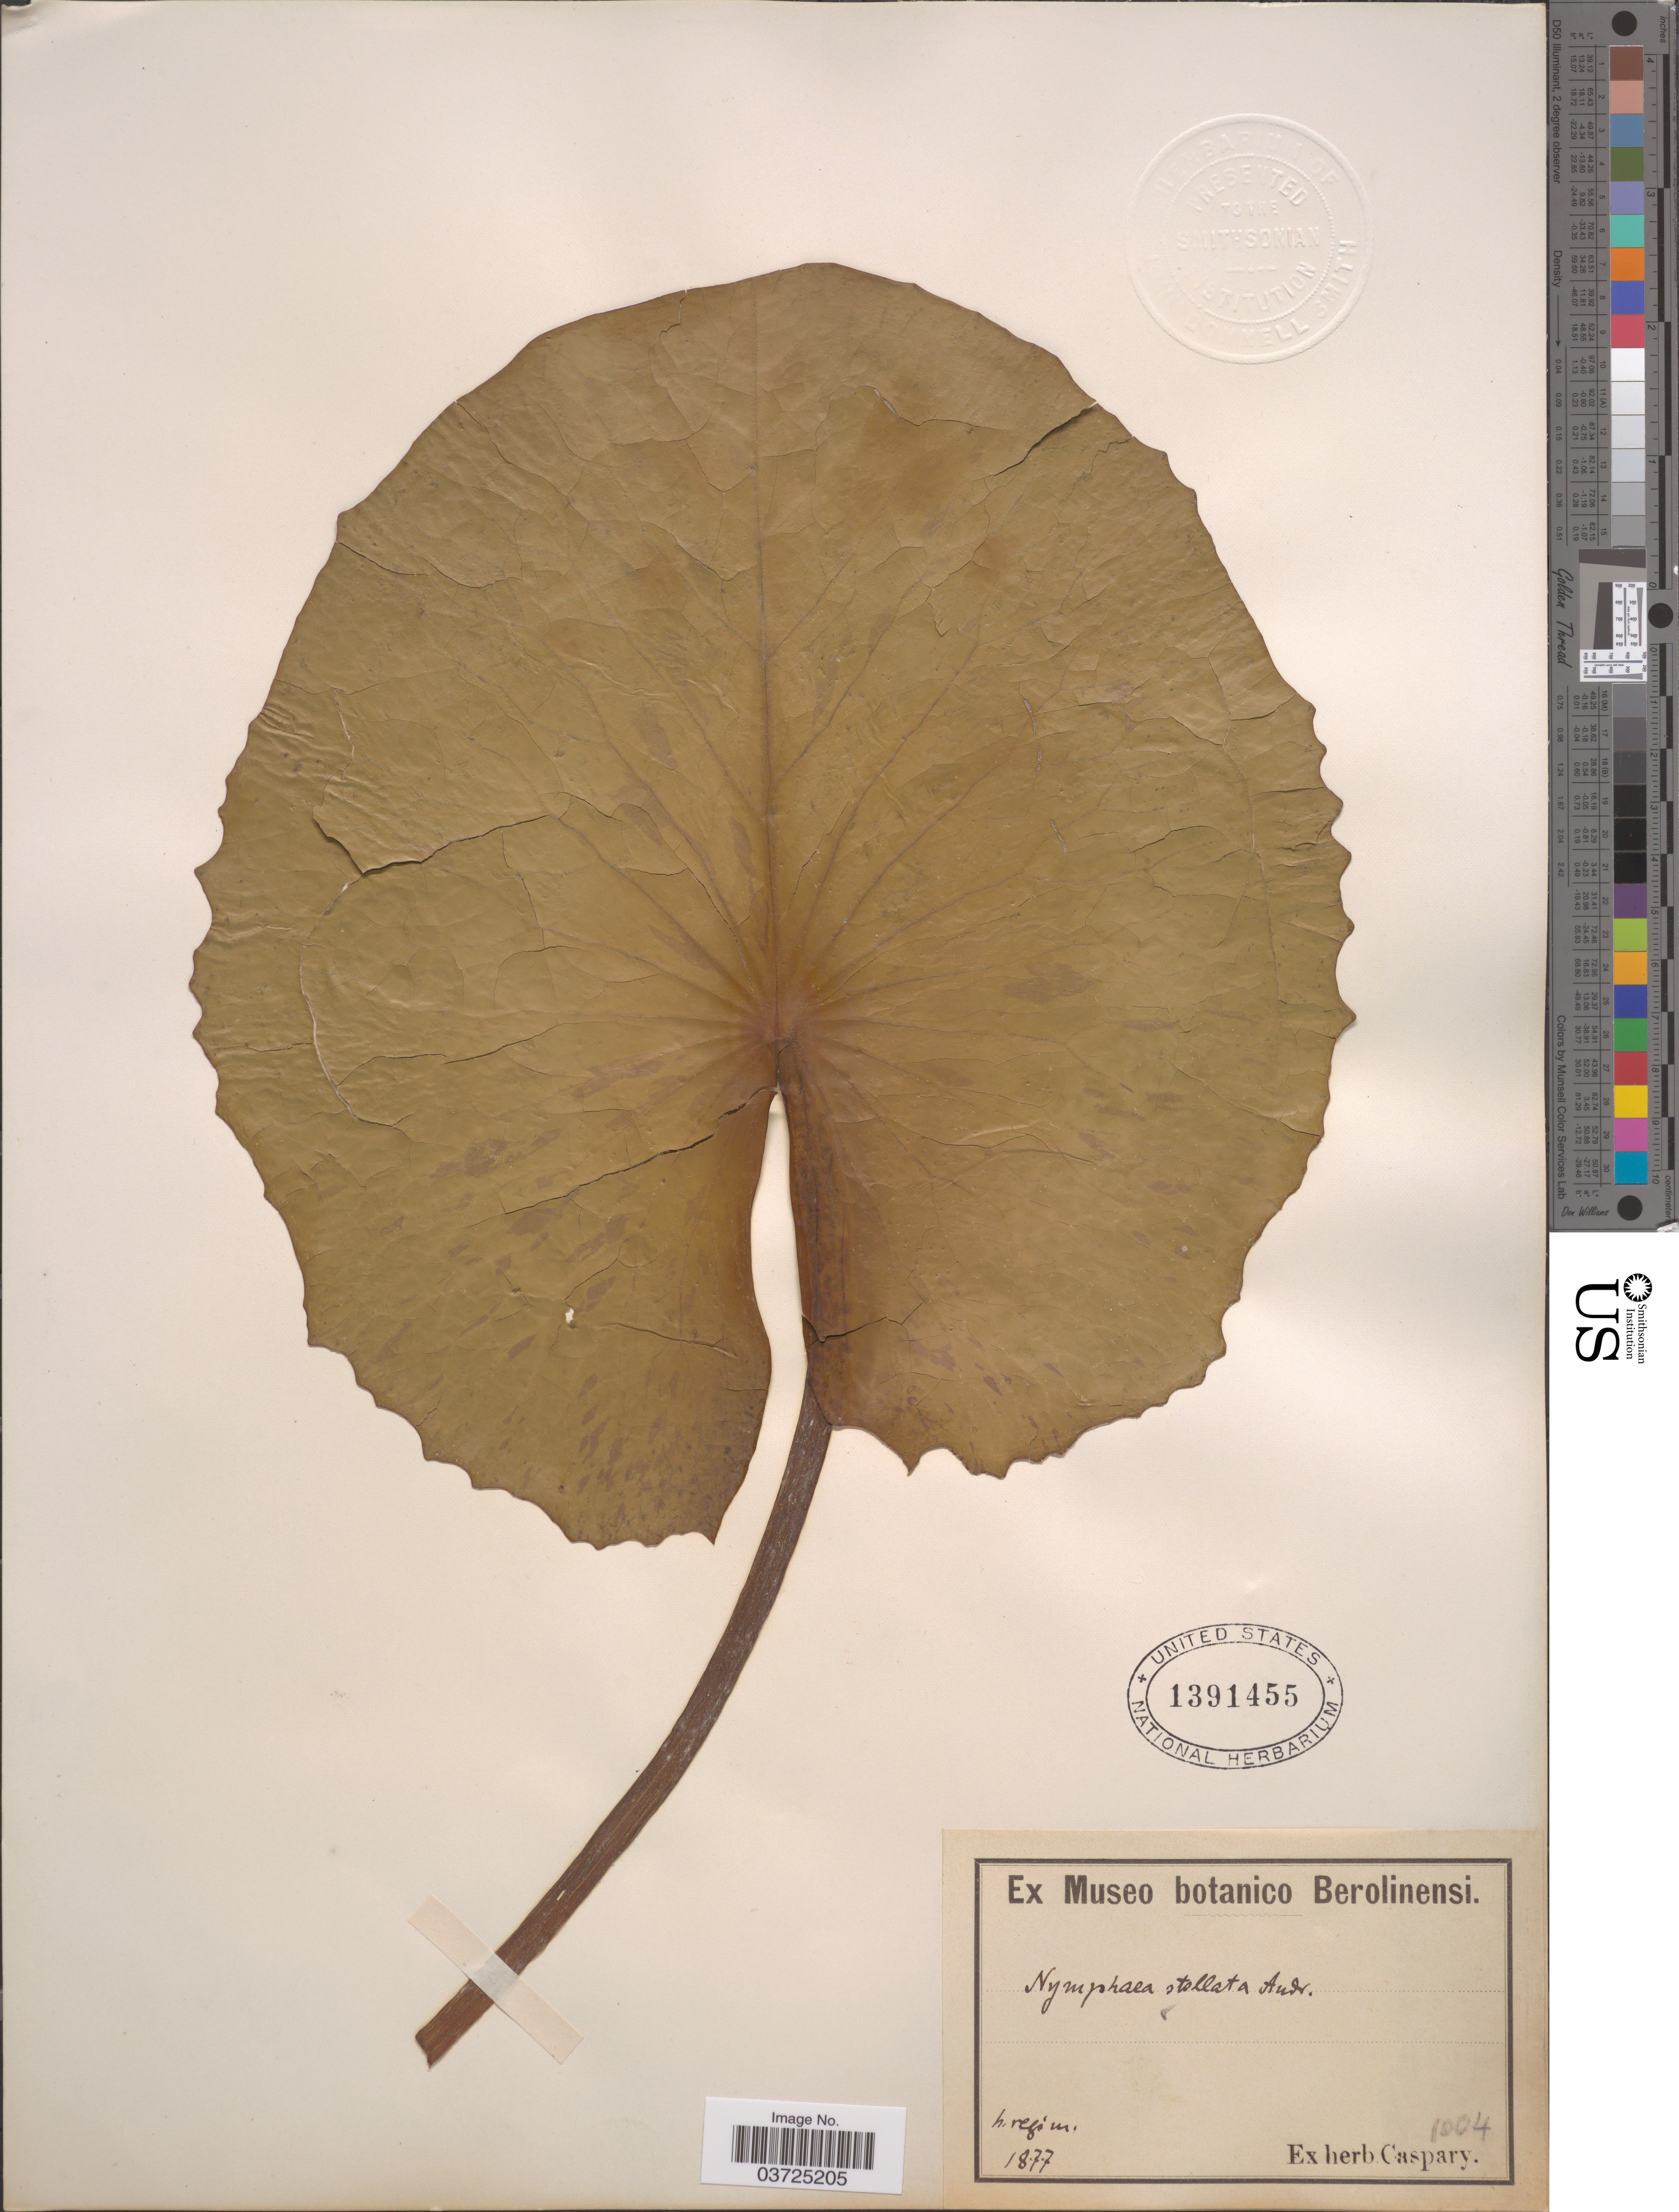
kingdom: Plantae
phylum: Tracheophyta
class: Magnoliopsida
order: Nymphaeales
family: Nymphaeaceae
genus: Nymphaea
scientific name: Nymphaea stellata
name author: Willd.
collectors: Ex herb. Caspary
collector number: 1804*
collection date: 1877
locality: H. region. [interpreted]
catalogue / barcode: US 1391455